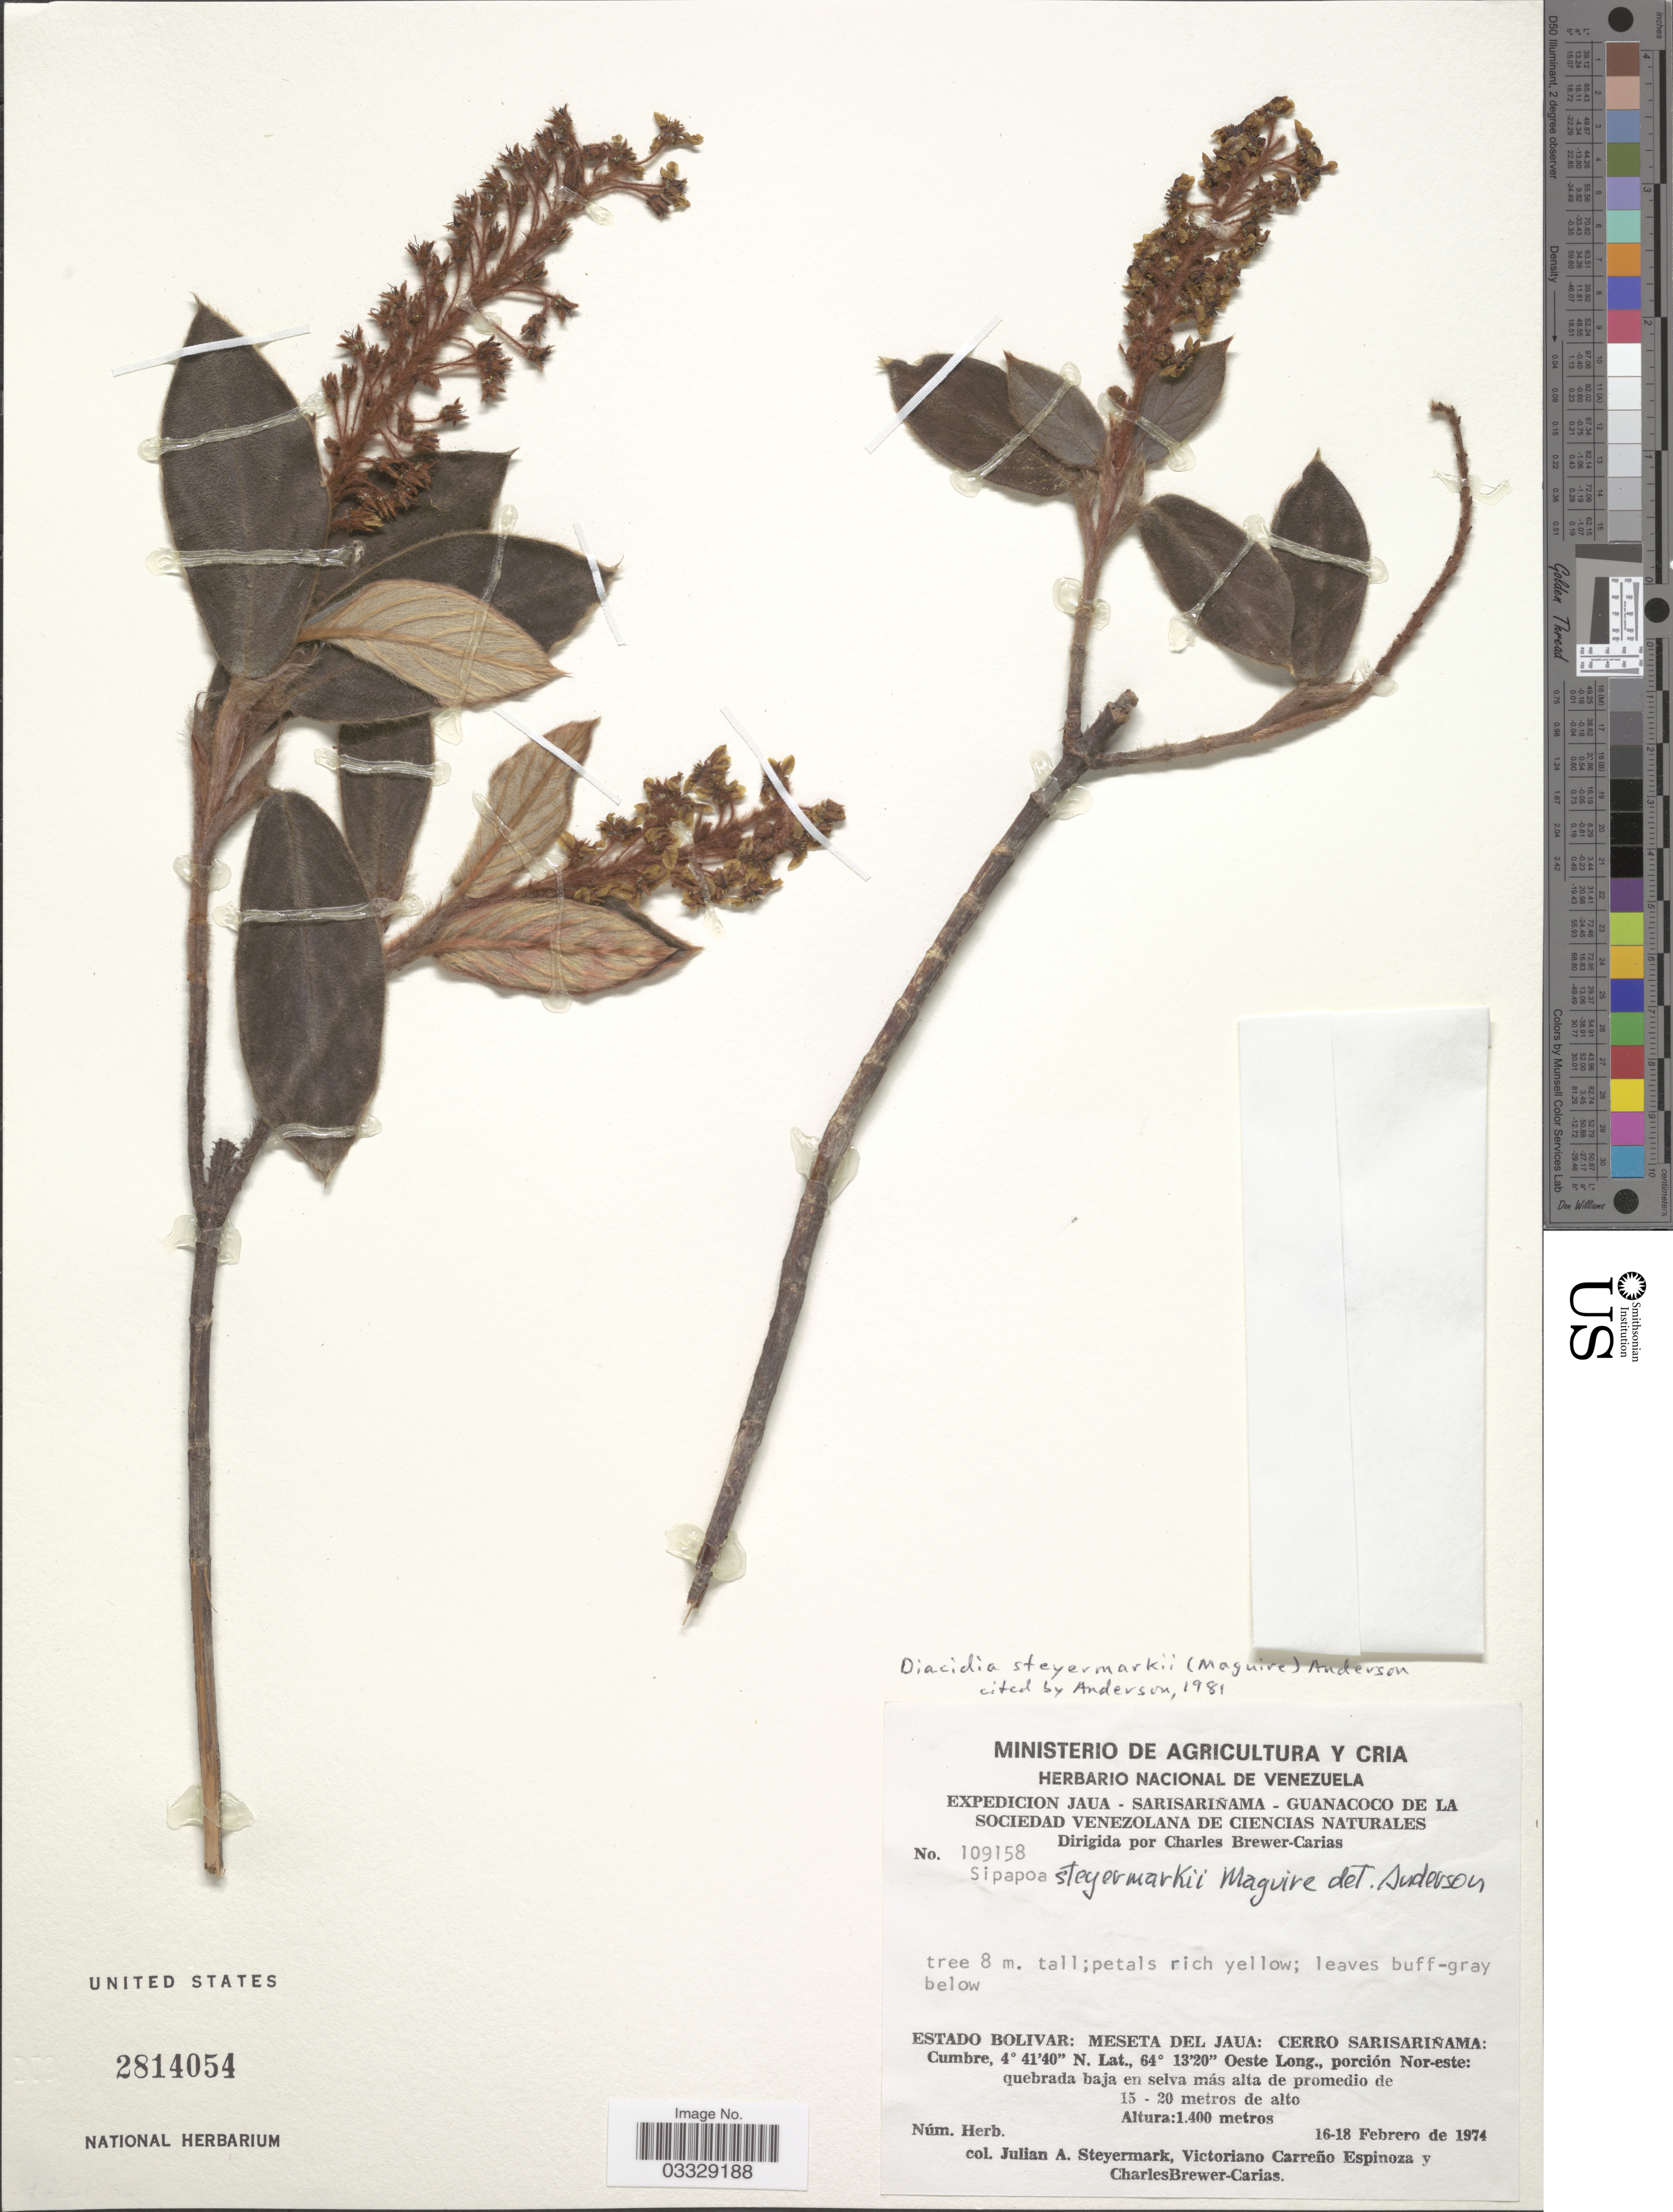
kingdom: Plantae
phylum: Tracheophyta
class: Magnoliopsida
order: Malpighiales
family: Malpighiaceae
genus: Diacidia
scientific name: Diacidia steyermarkii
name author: (Maguire) W.R. Anderson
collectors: J. Steyermark, V. Carreño E. & C. Brewer-Carias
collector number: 109158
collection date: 1974-02-16/1974-02-18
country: Venezuela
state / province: Bolivar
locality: Meseta del Jaua: Cerro Sarisariñama: Cumbre, porción Nor-este: quebrada baja en selva más alta de promedio de 15-20 metros de alto.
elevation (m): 1400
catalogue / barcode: US 2814054